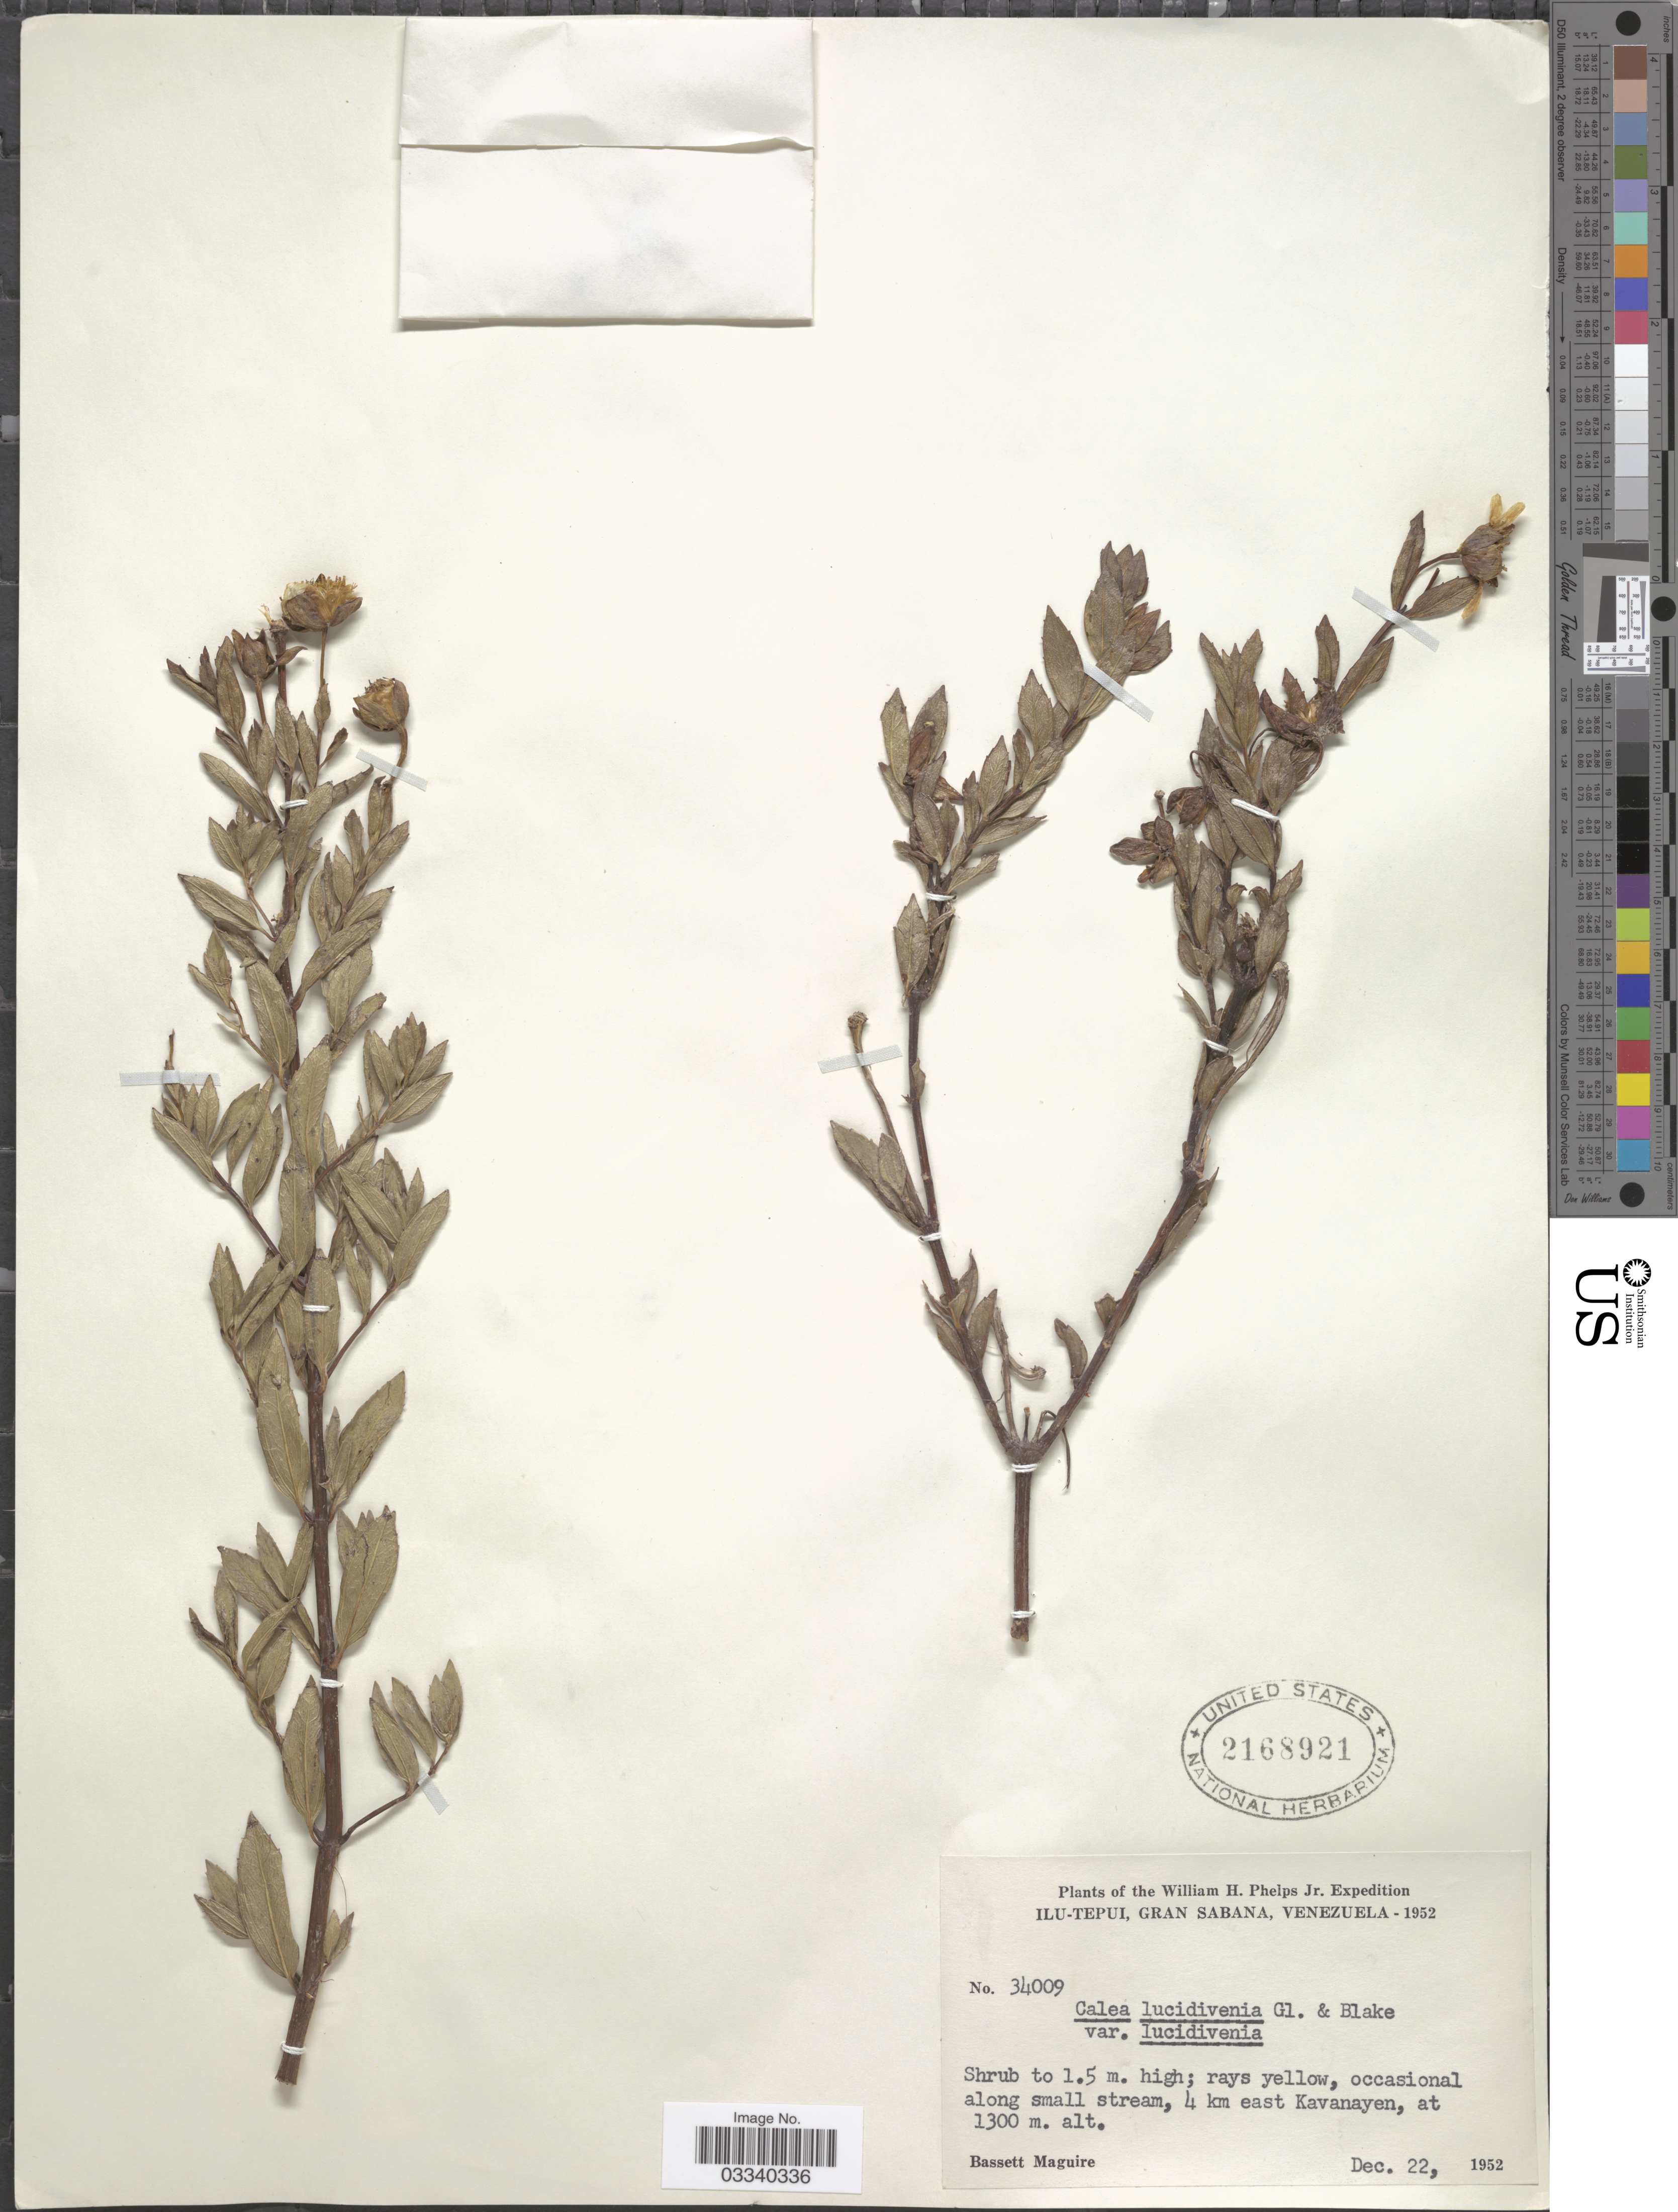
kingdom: Plantae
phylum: Tracheophyta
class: Magnoliopsida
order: Asterales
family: Asteraceae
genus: Calea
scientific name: Calea lucidivenia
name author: Gleason & S.F. Blake in Gleason & Killip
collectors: B. Maguire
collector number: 34009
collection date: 1952-12-22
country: Venezuela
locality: Ilu-Tepui, Gran Sabana, 4 km east Kavanayen.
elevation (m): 1300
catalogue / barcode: US 2168921